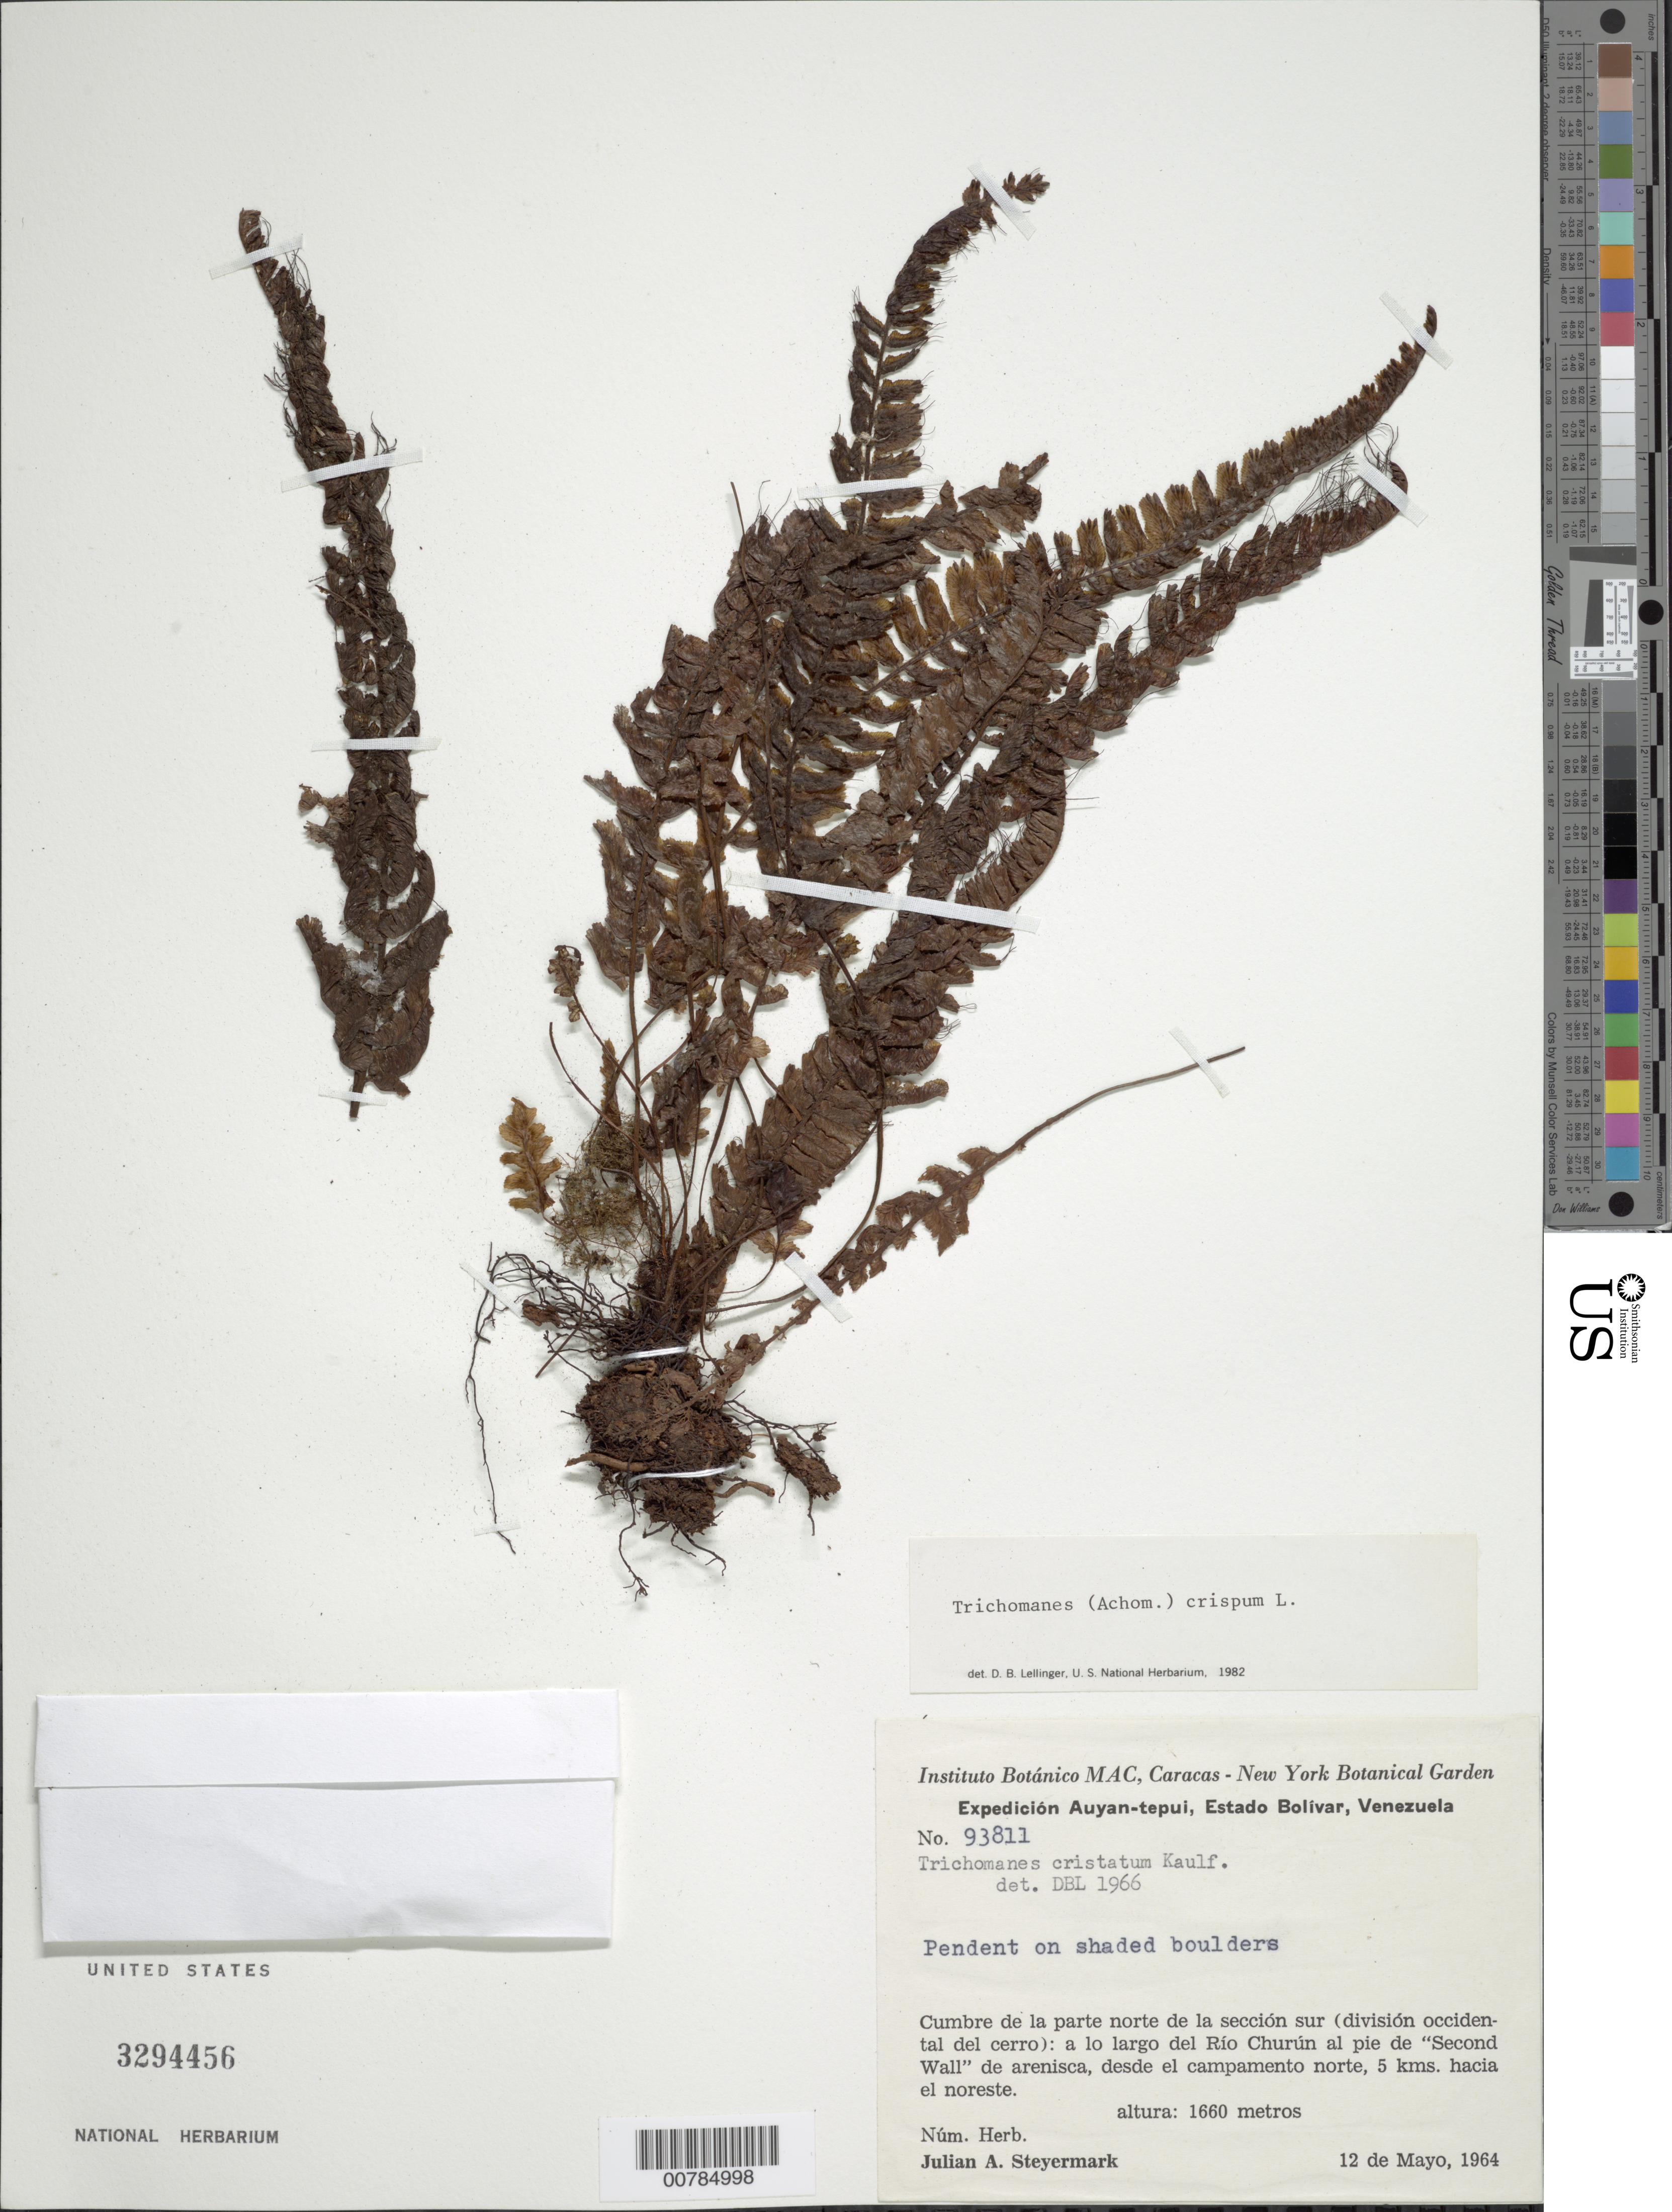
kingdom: Plantae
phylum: Tracheophyta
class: Polypodiopsida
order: Hymenophyllales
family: Hymenophyllaceae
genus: Trichomanes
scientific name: Trichomanes crispum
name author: L.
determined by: Lellinger, David B., (BOT), Smithsonian Institution - National Museum of Natural History (UNITED STATES)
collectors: J. Steyermark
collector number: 93811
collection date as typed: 12-May-64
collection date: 1964-05-12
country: Venezuela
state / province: Bolívar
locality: Auyan-tepuí, Río Churún, de la parte norte de la sección sur (división occidental del cerro); a lo largo del Río Churún al pie de "Second Wall" desde el campamento norte, 5 km hacia el noreste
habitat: Shaded boulders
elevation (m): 1660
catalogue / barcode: US 3294456